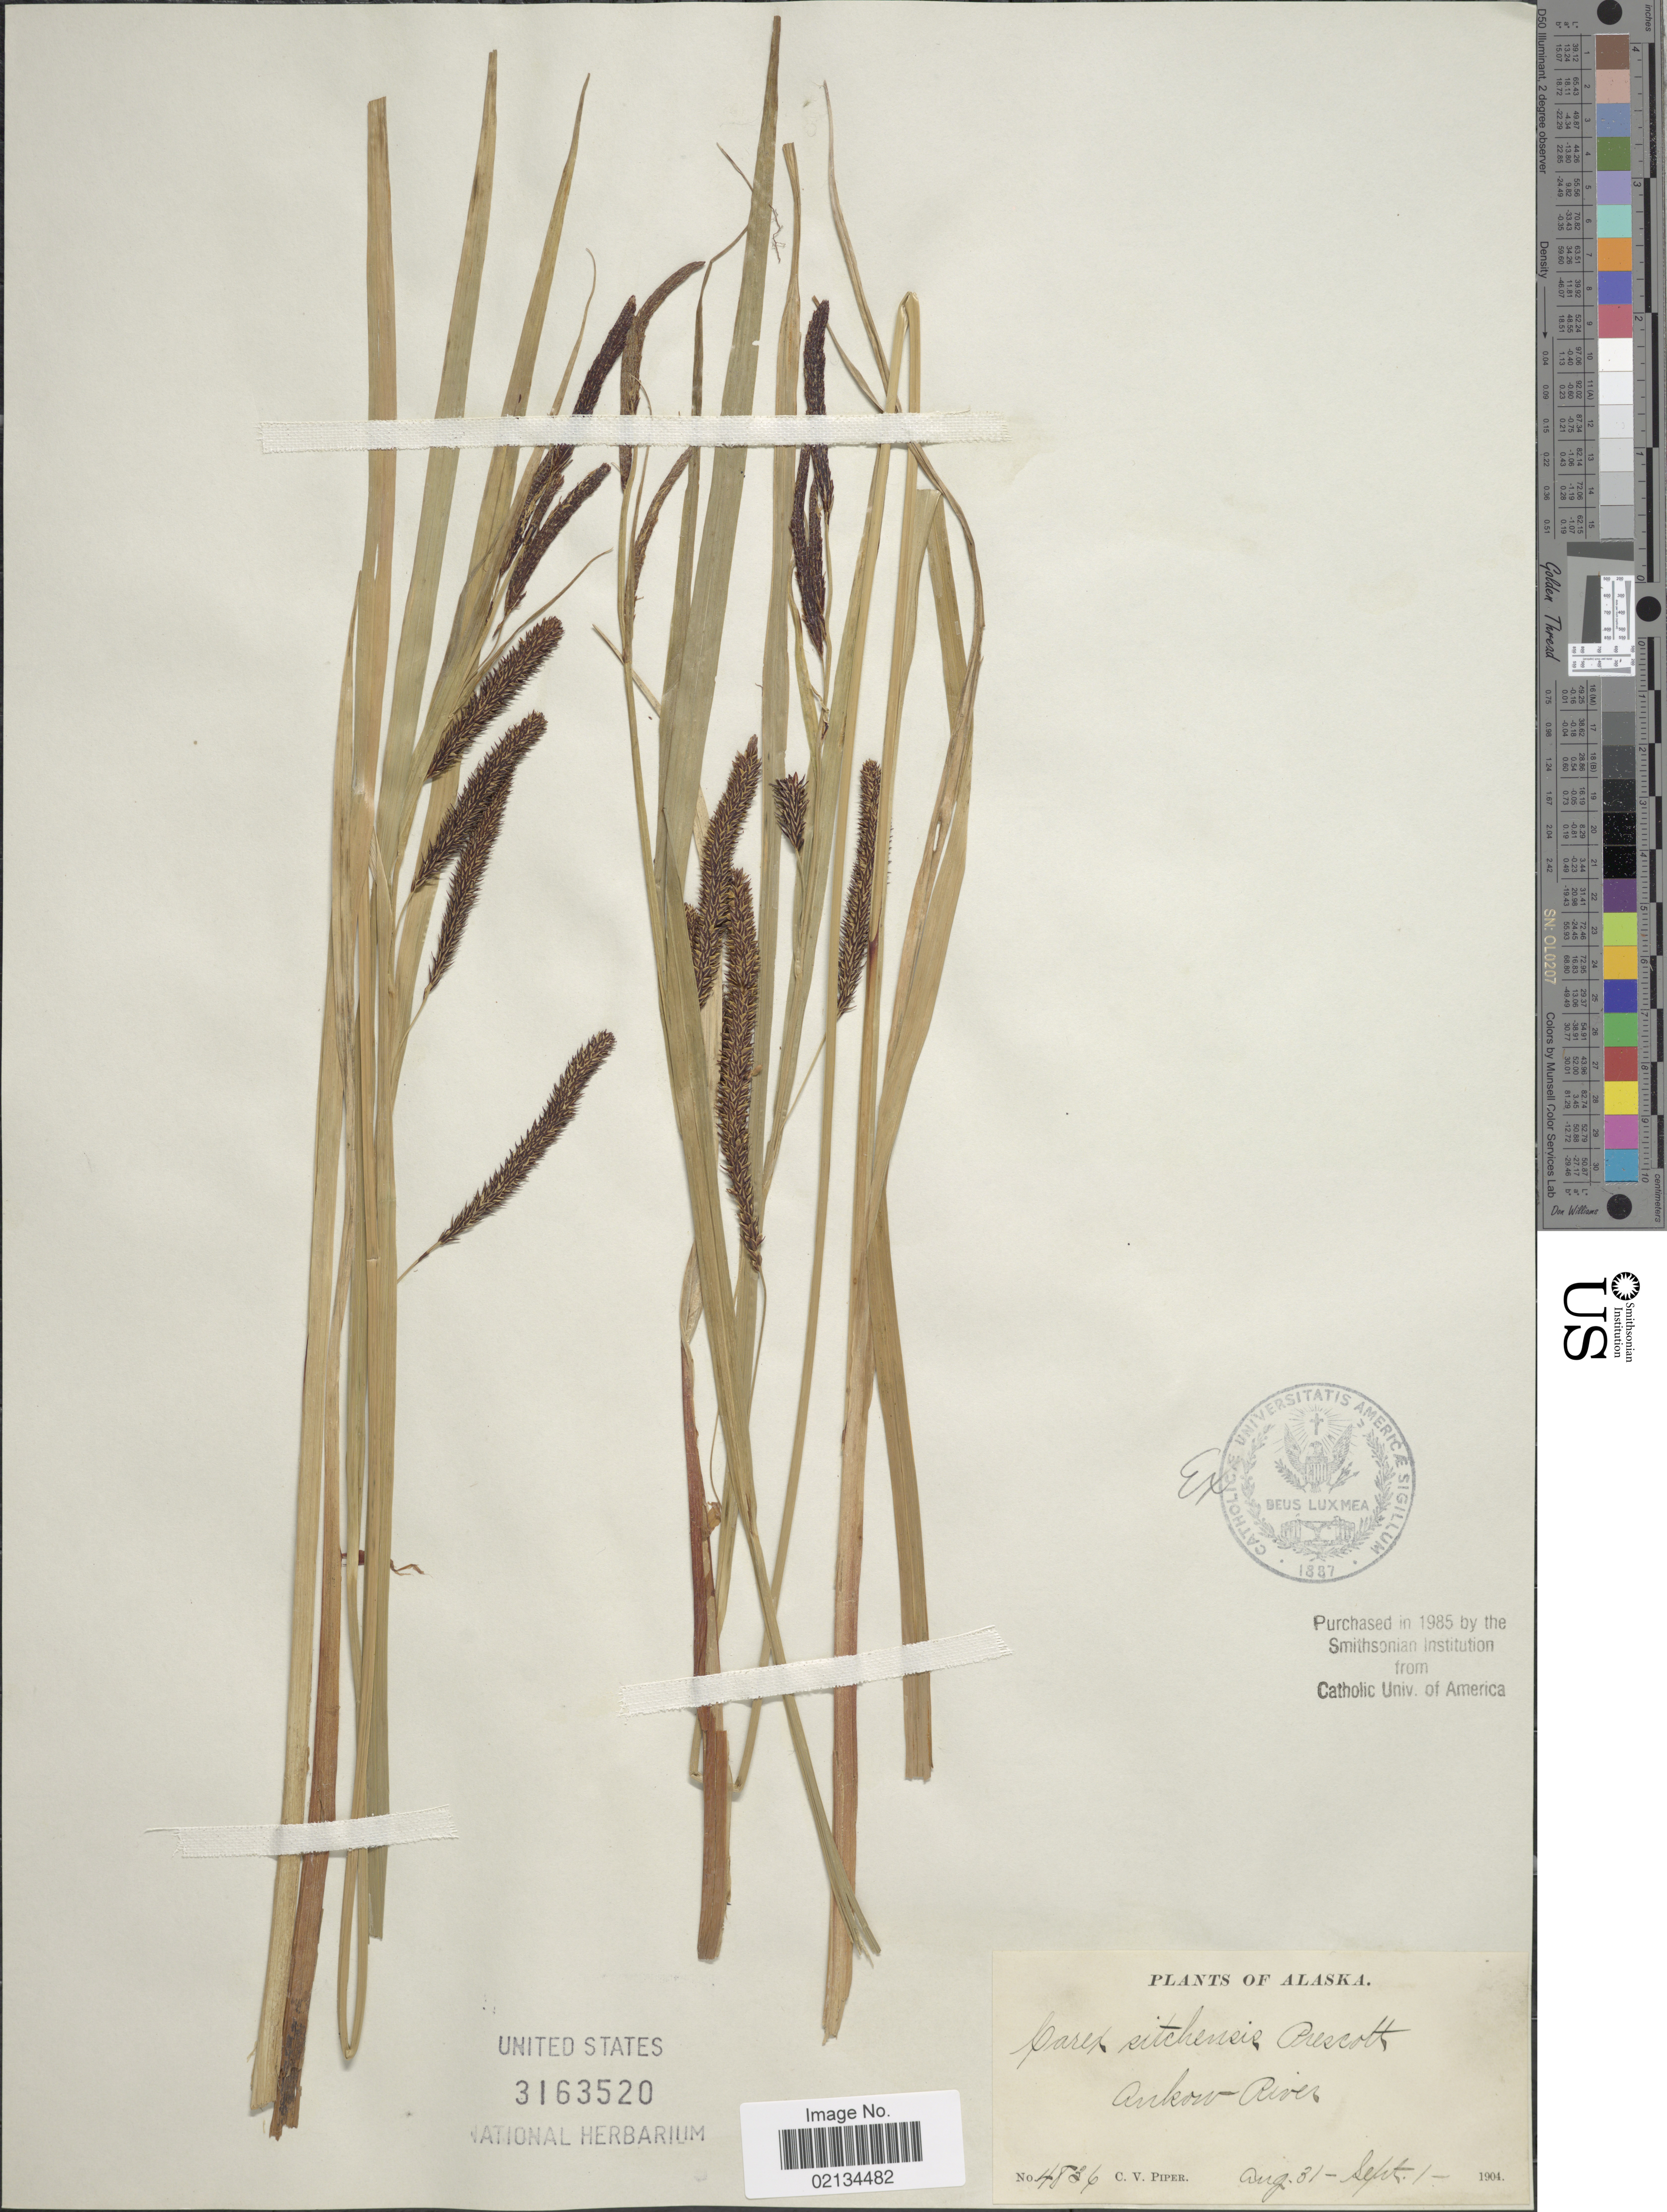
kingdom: Plantae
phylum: Tracheophyta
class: Liliopsida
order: Poales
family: Cyperaceae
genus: Carex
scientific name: Carex aquatilis var. dives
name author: (Holm) Kük.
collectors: C. V. Piper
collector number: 4836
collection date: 1904-08-31/1904-09-01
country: United States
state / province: Alaska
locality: Ankow River.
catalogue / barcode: US 3163520